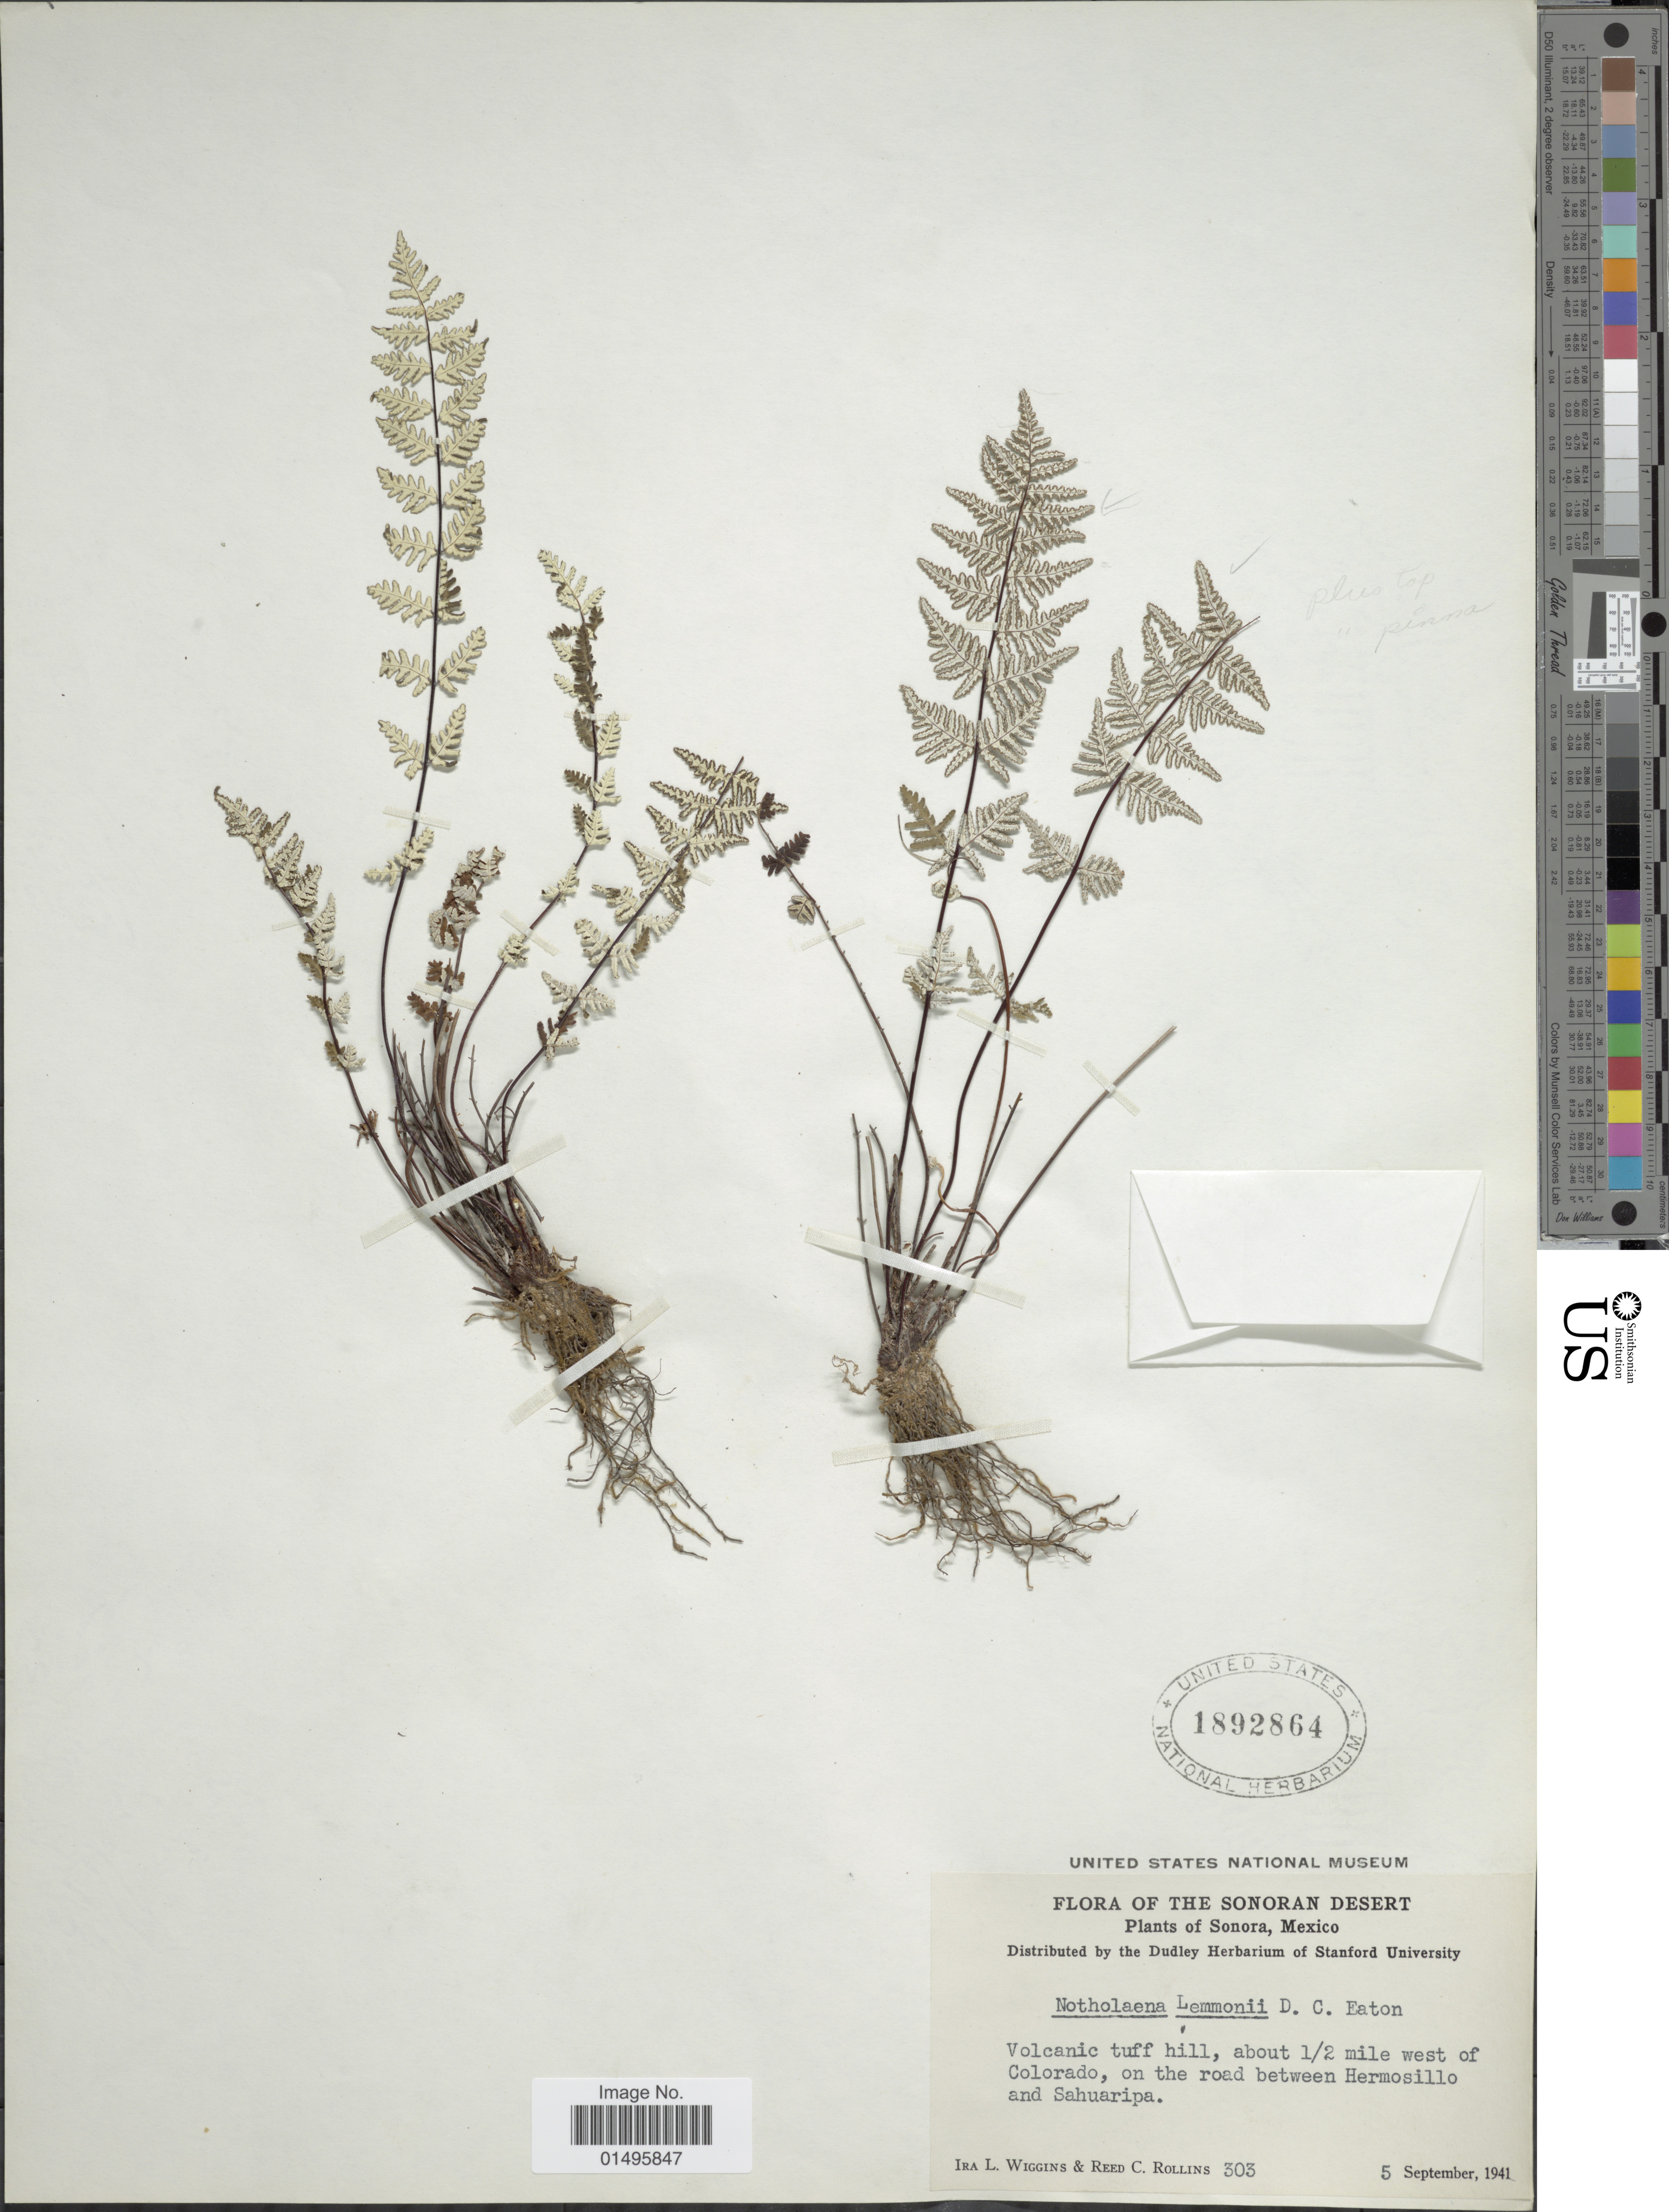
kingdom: Plantae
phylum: Tracheophyta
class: Polypodiopsida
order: Polypodiales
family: Pteridaceae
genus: Notholaena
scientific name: Notholaena lemmonii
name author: D.C. Eaton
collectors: I. L. Wiggins & R. C. Rollins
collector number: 303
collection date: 1941-09-05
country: Mexico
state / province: Sonora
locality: Sonoran Desert, Volcanic tuff hill, about 1/2 miles west of Colorado, on the road between Hermosillo and Sahuaripa.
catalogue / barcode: US 1892864